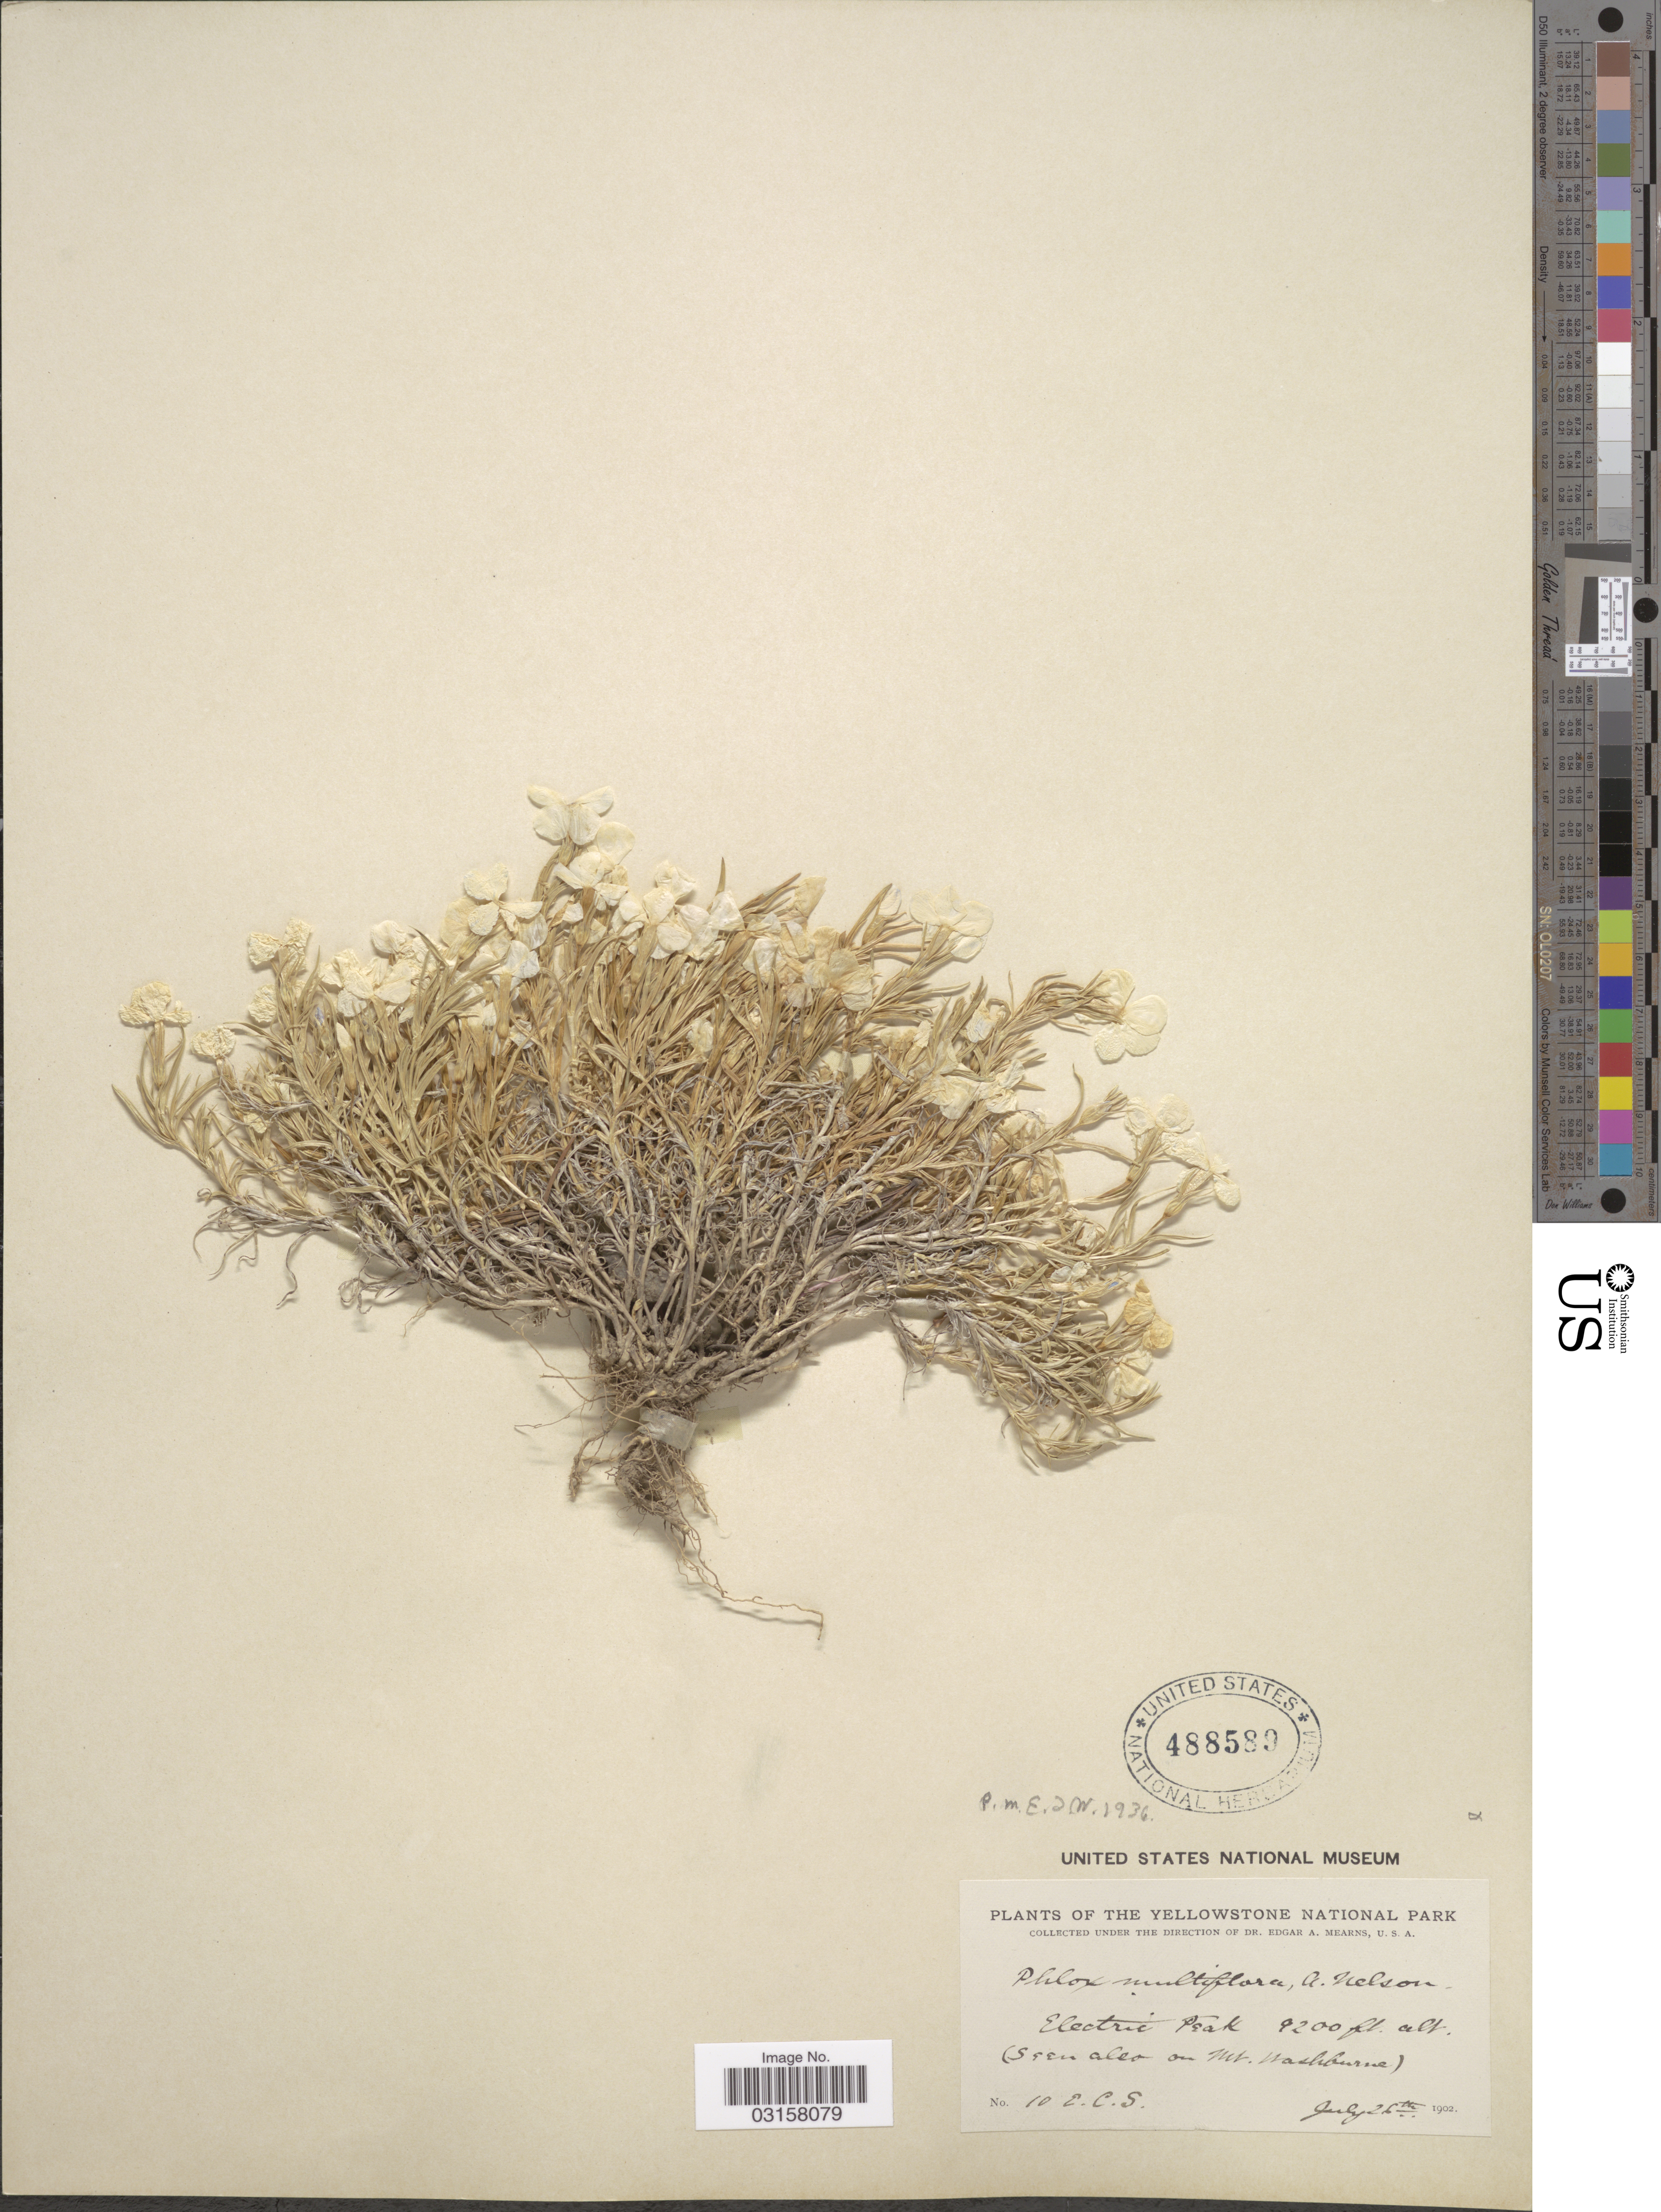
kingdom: Plantae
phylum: Tracheophyta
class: Magnoliopsida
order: Ericales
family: Polemoniaceae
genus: Phlox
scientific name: Phlox multiflora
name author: A. Nelson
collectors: E. C. Smith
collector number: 10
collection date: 1902-07-26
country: United States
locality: The Yellowstone National Park.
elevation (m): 2804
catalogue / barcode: US 488589